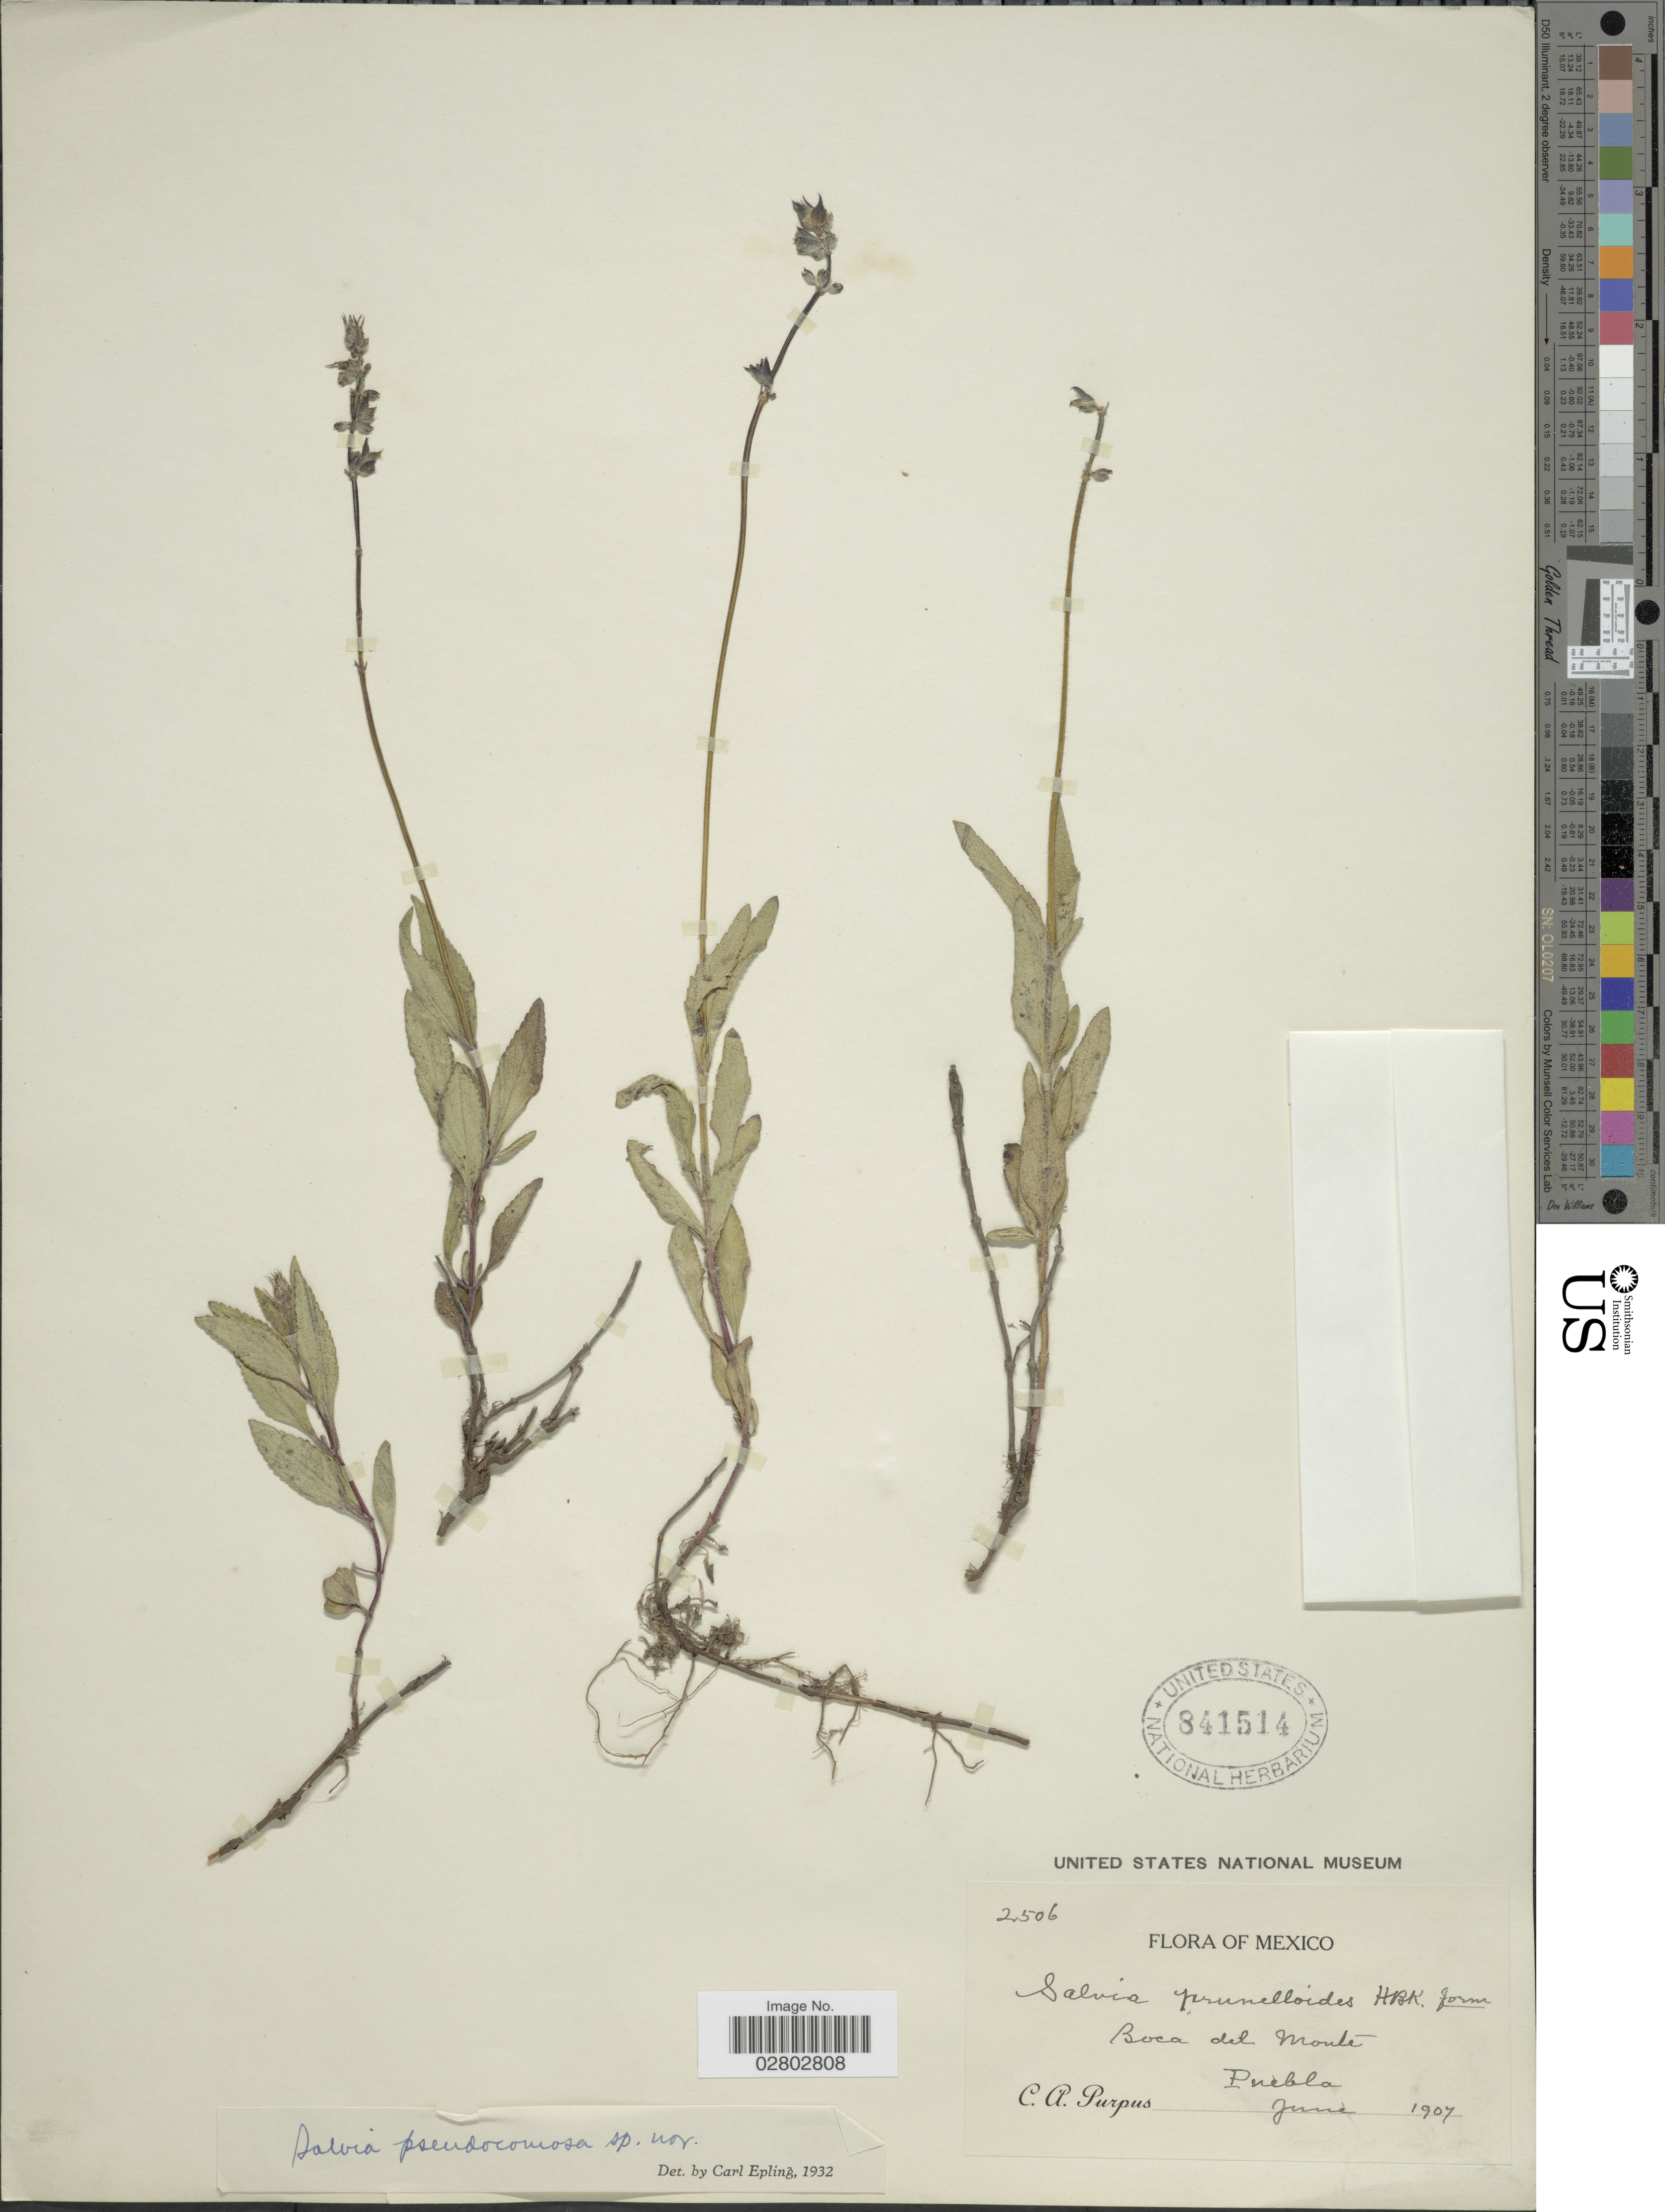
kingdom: Plantae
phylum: Tracheophyta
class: Magnoliopsida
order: Lamiales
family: Lamiaceae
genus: Salvia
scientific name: Salvia pseudocomosa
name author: Epling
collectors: C. A. Purpus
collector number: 2506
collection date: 1907-06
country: Mexico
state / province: Puebla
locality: Boca del Monte, Puebla.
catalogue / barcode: US 841514